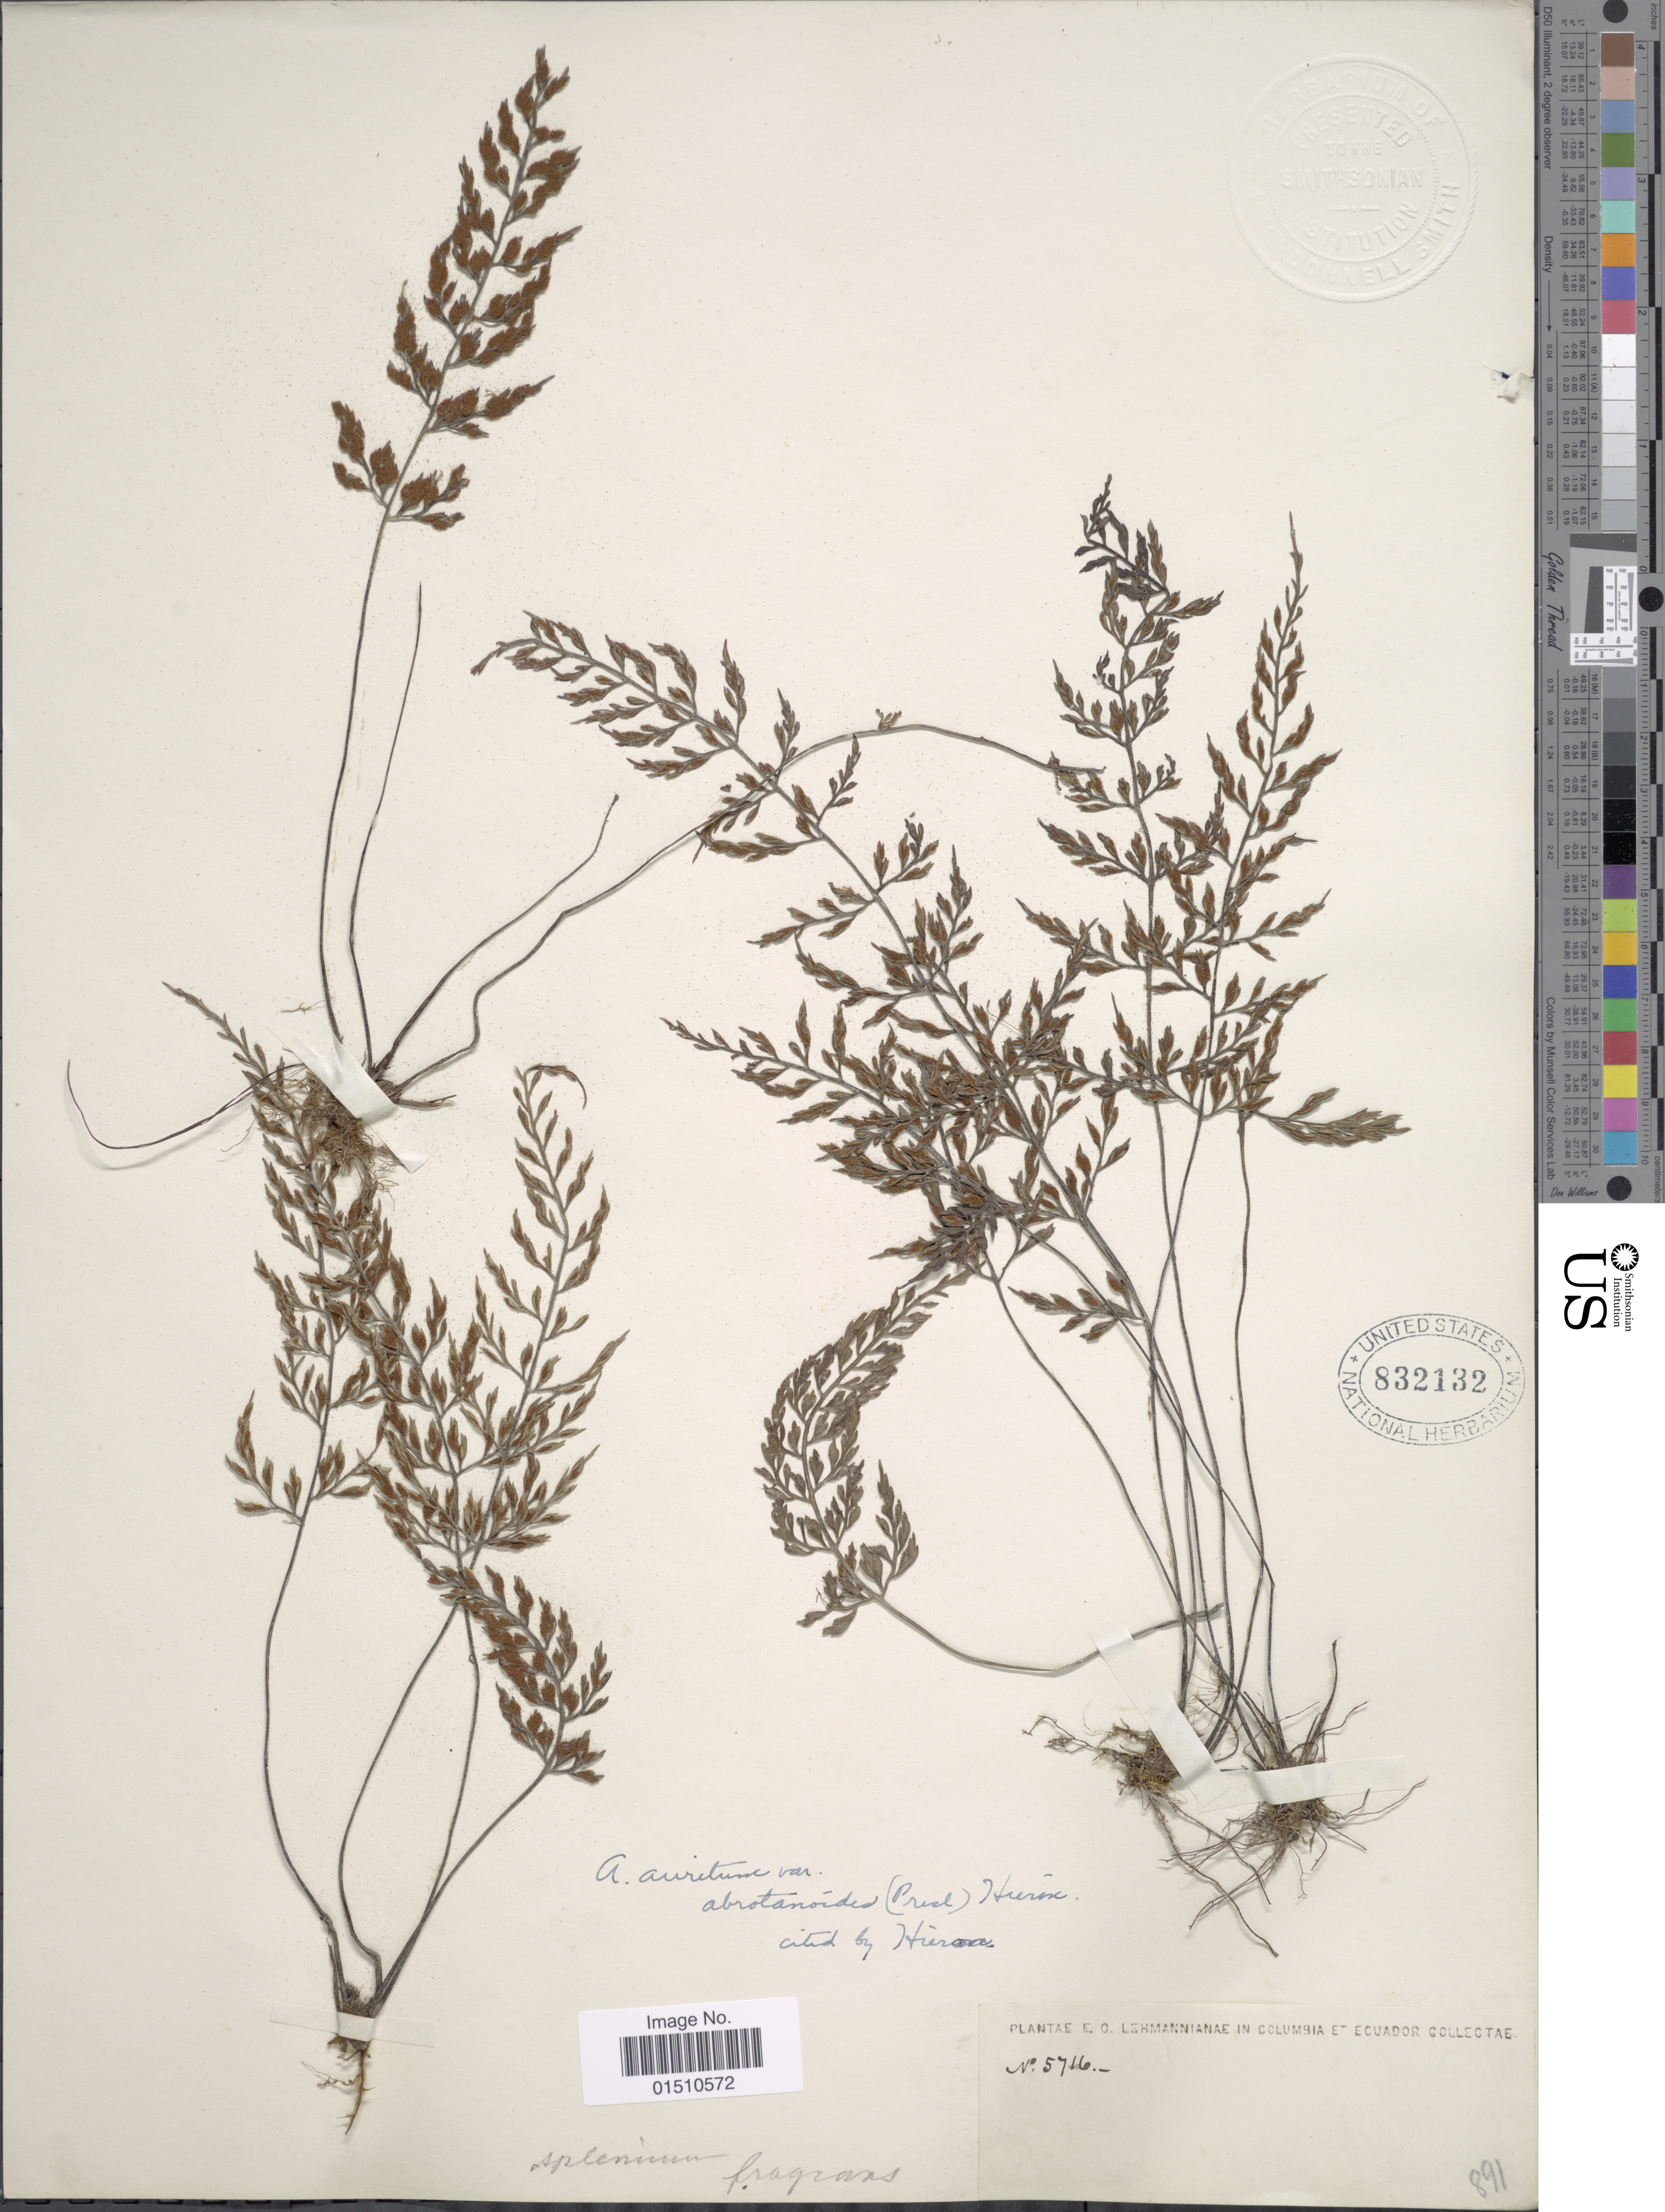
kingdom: Plantae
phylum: Tracheophyta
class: Polypodiopsida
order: Polypodiales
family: Aspleniaceae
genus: Asplenium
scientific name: Asplenium cuspidatum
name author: Lam.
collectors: F. Lehman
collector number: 5716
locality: Colombia, Ecuador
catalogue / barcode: US 832132